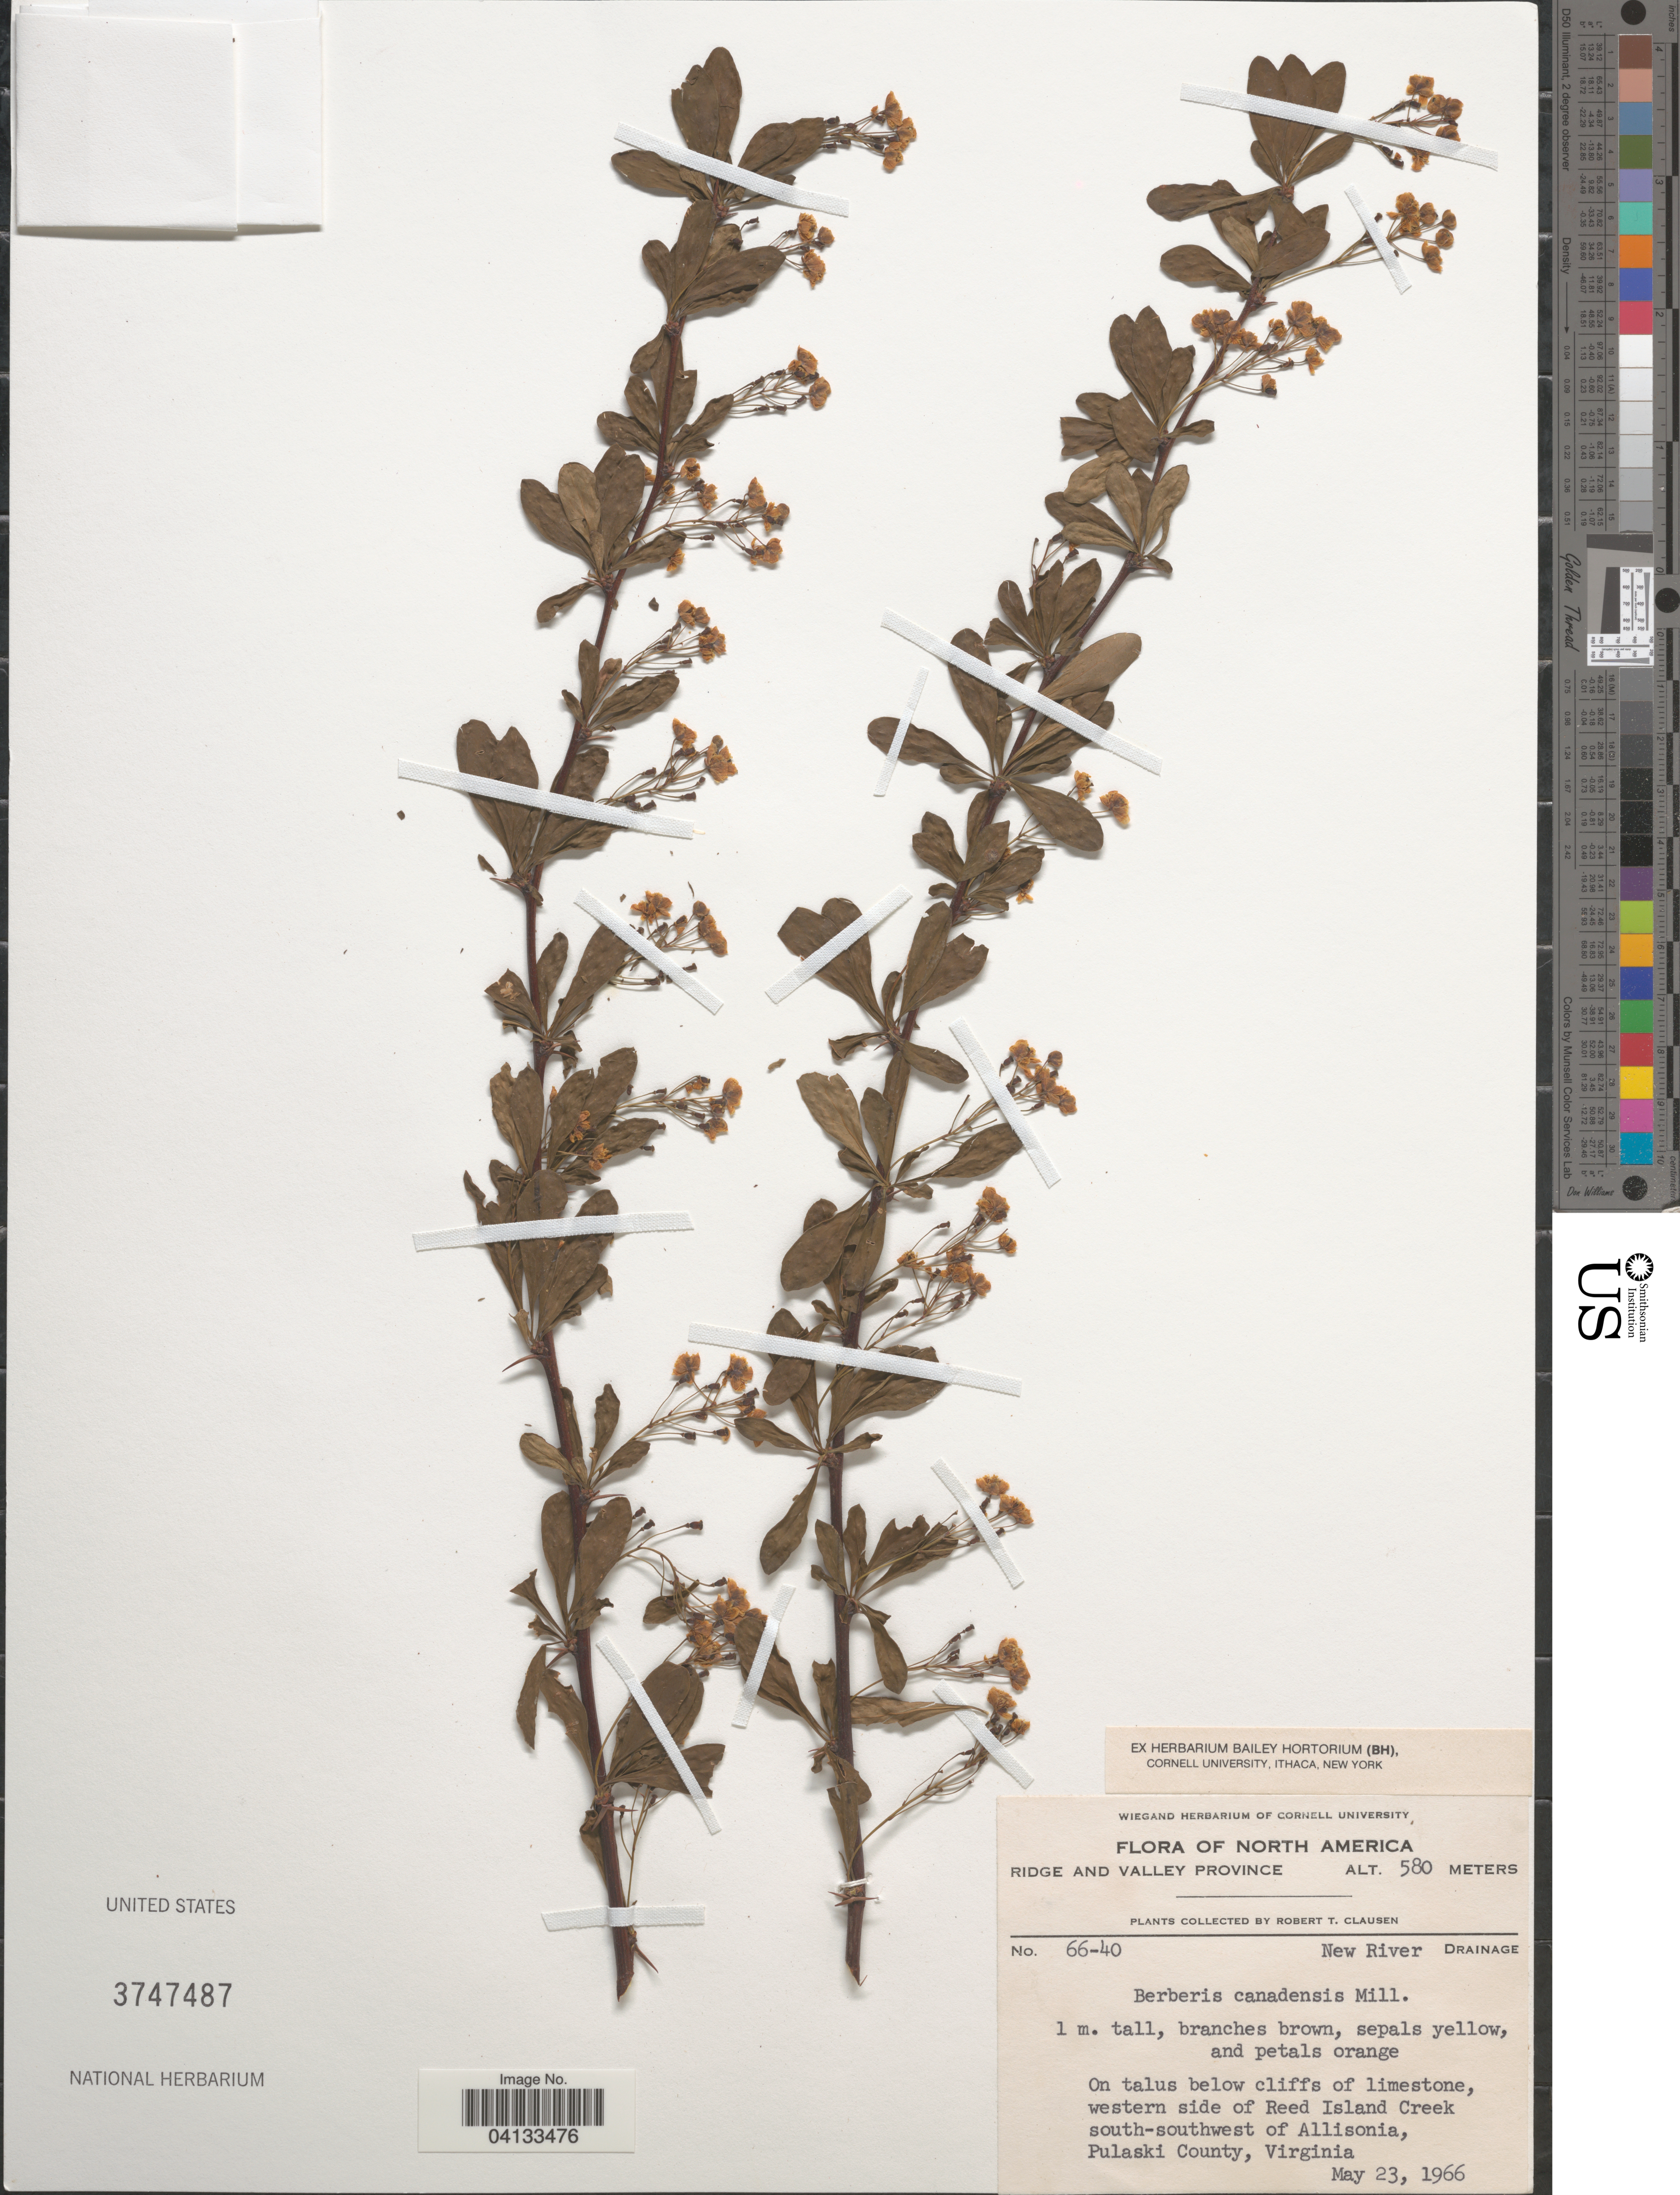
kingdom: Plantae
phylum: Tracheophyta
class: Magnoliopsida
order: Ranunculales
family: Berberidaceae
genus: Berberis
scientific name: Berberis canadensis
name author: Mill.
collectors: R. T. Clausen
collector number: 66-40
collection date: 1966-05-23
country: United States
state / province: Virginia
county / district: Pulaski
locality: Ridge and Valley Province. New River Drainage. On talus below cliffs of limestone, western side of Reed Island Creek south-southwest of Allisonia, Pulaski County.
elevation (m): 580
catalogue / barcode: US 3747487